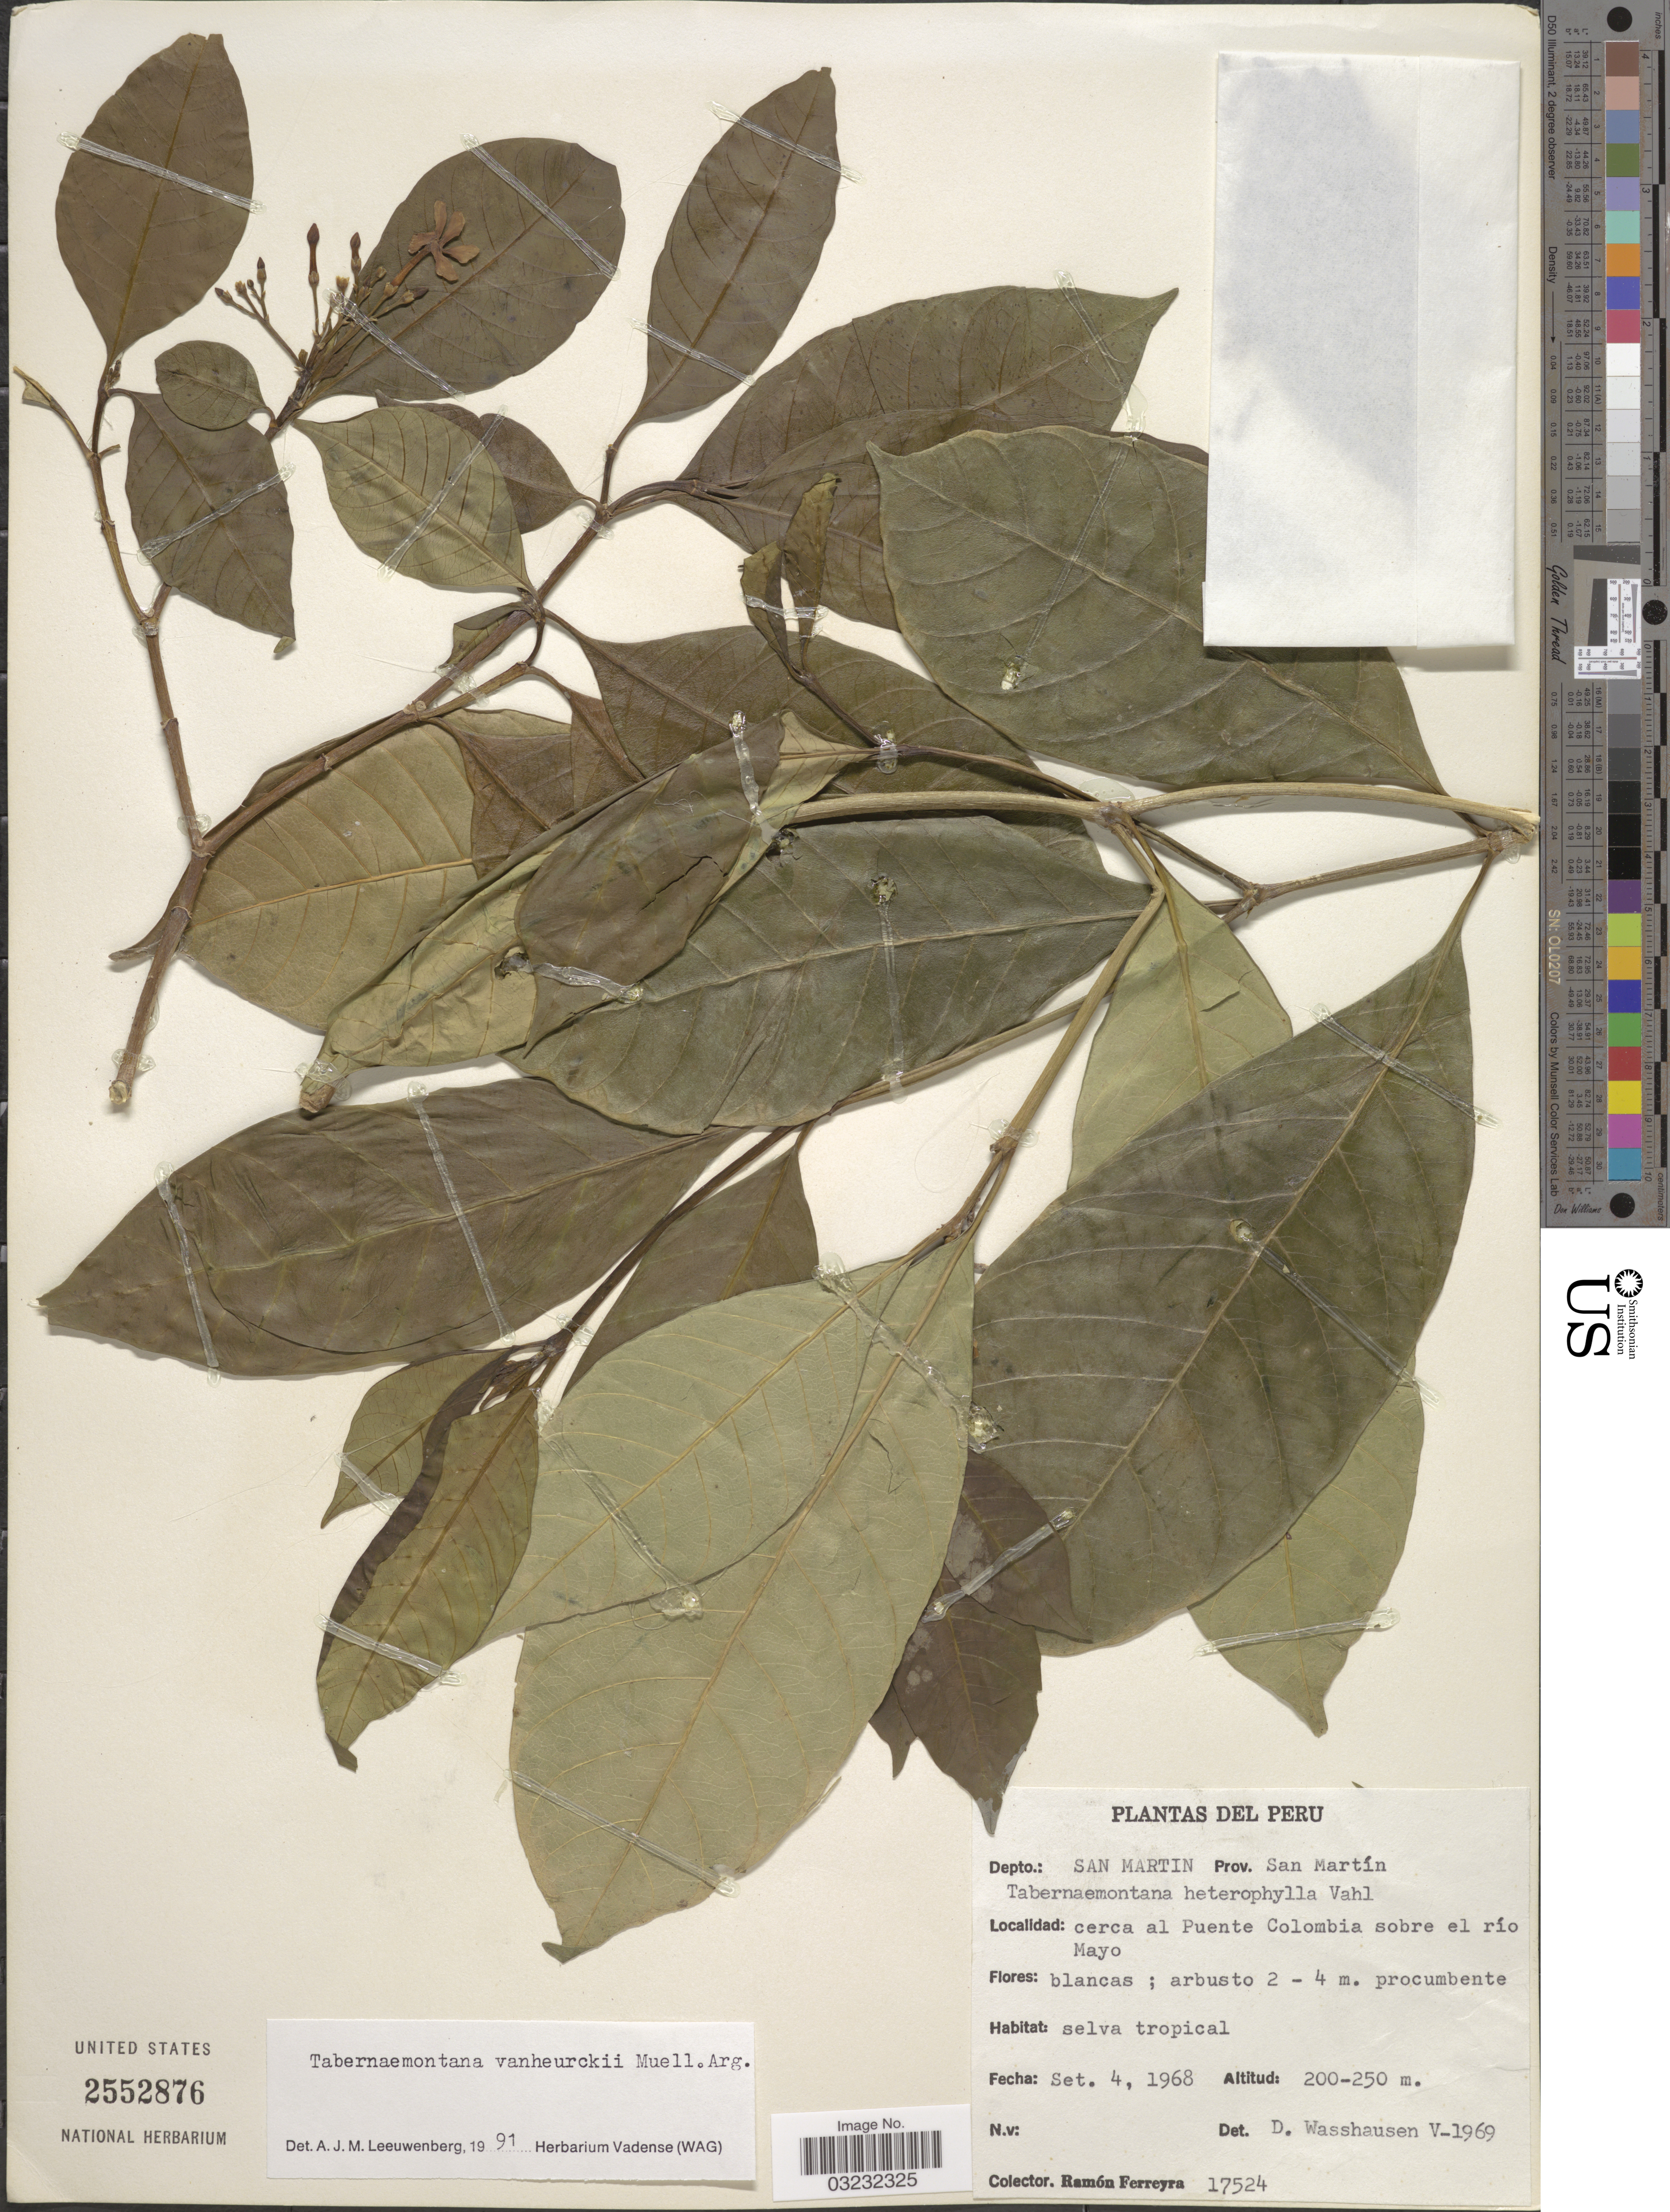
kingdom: Plantae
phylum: Tracheophyta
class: Magnoliopsida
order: Gentianales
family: Apocynaceae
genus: Tabernaemontana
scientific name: Tabernaemontana vanheurckii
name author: Müll. Arg.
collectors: R. A. Ferreyra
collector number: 17524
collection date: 1968-09-04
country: Peru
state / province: San Martín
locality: Depto.: San Martin, Prov. San Martín, cerca al Puente Colombia sobre el río Mayo.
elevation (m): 200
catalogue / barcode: US 2552876